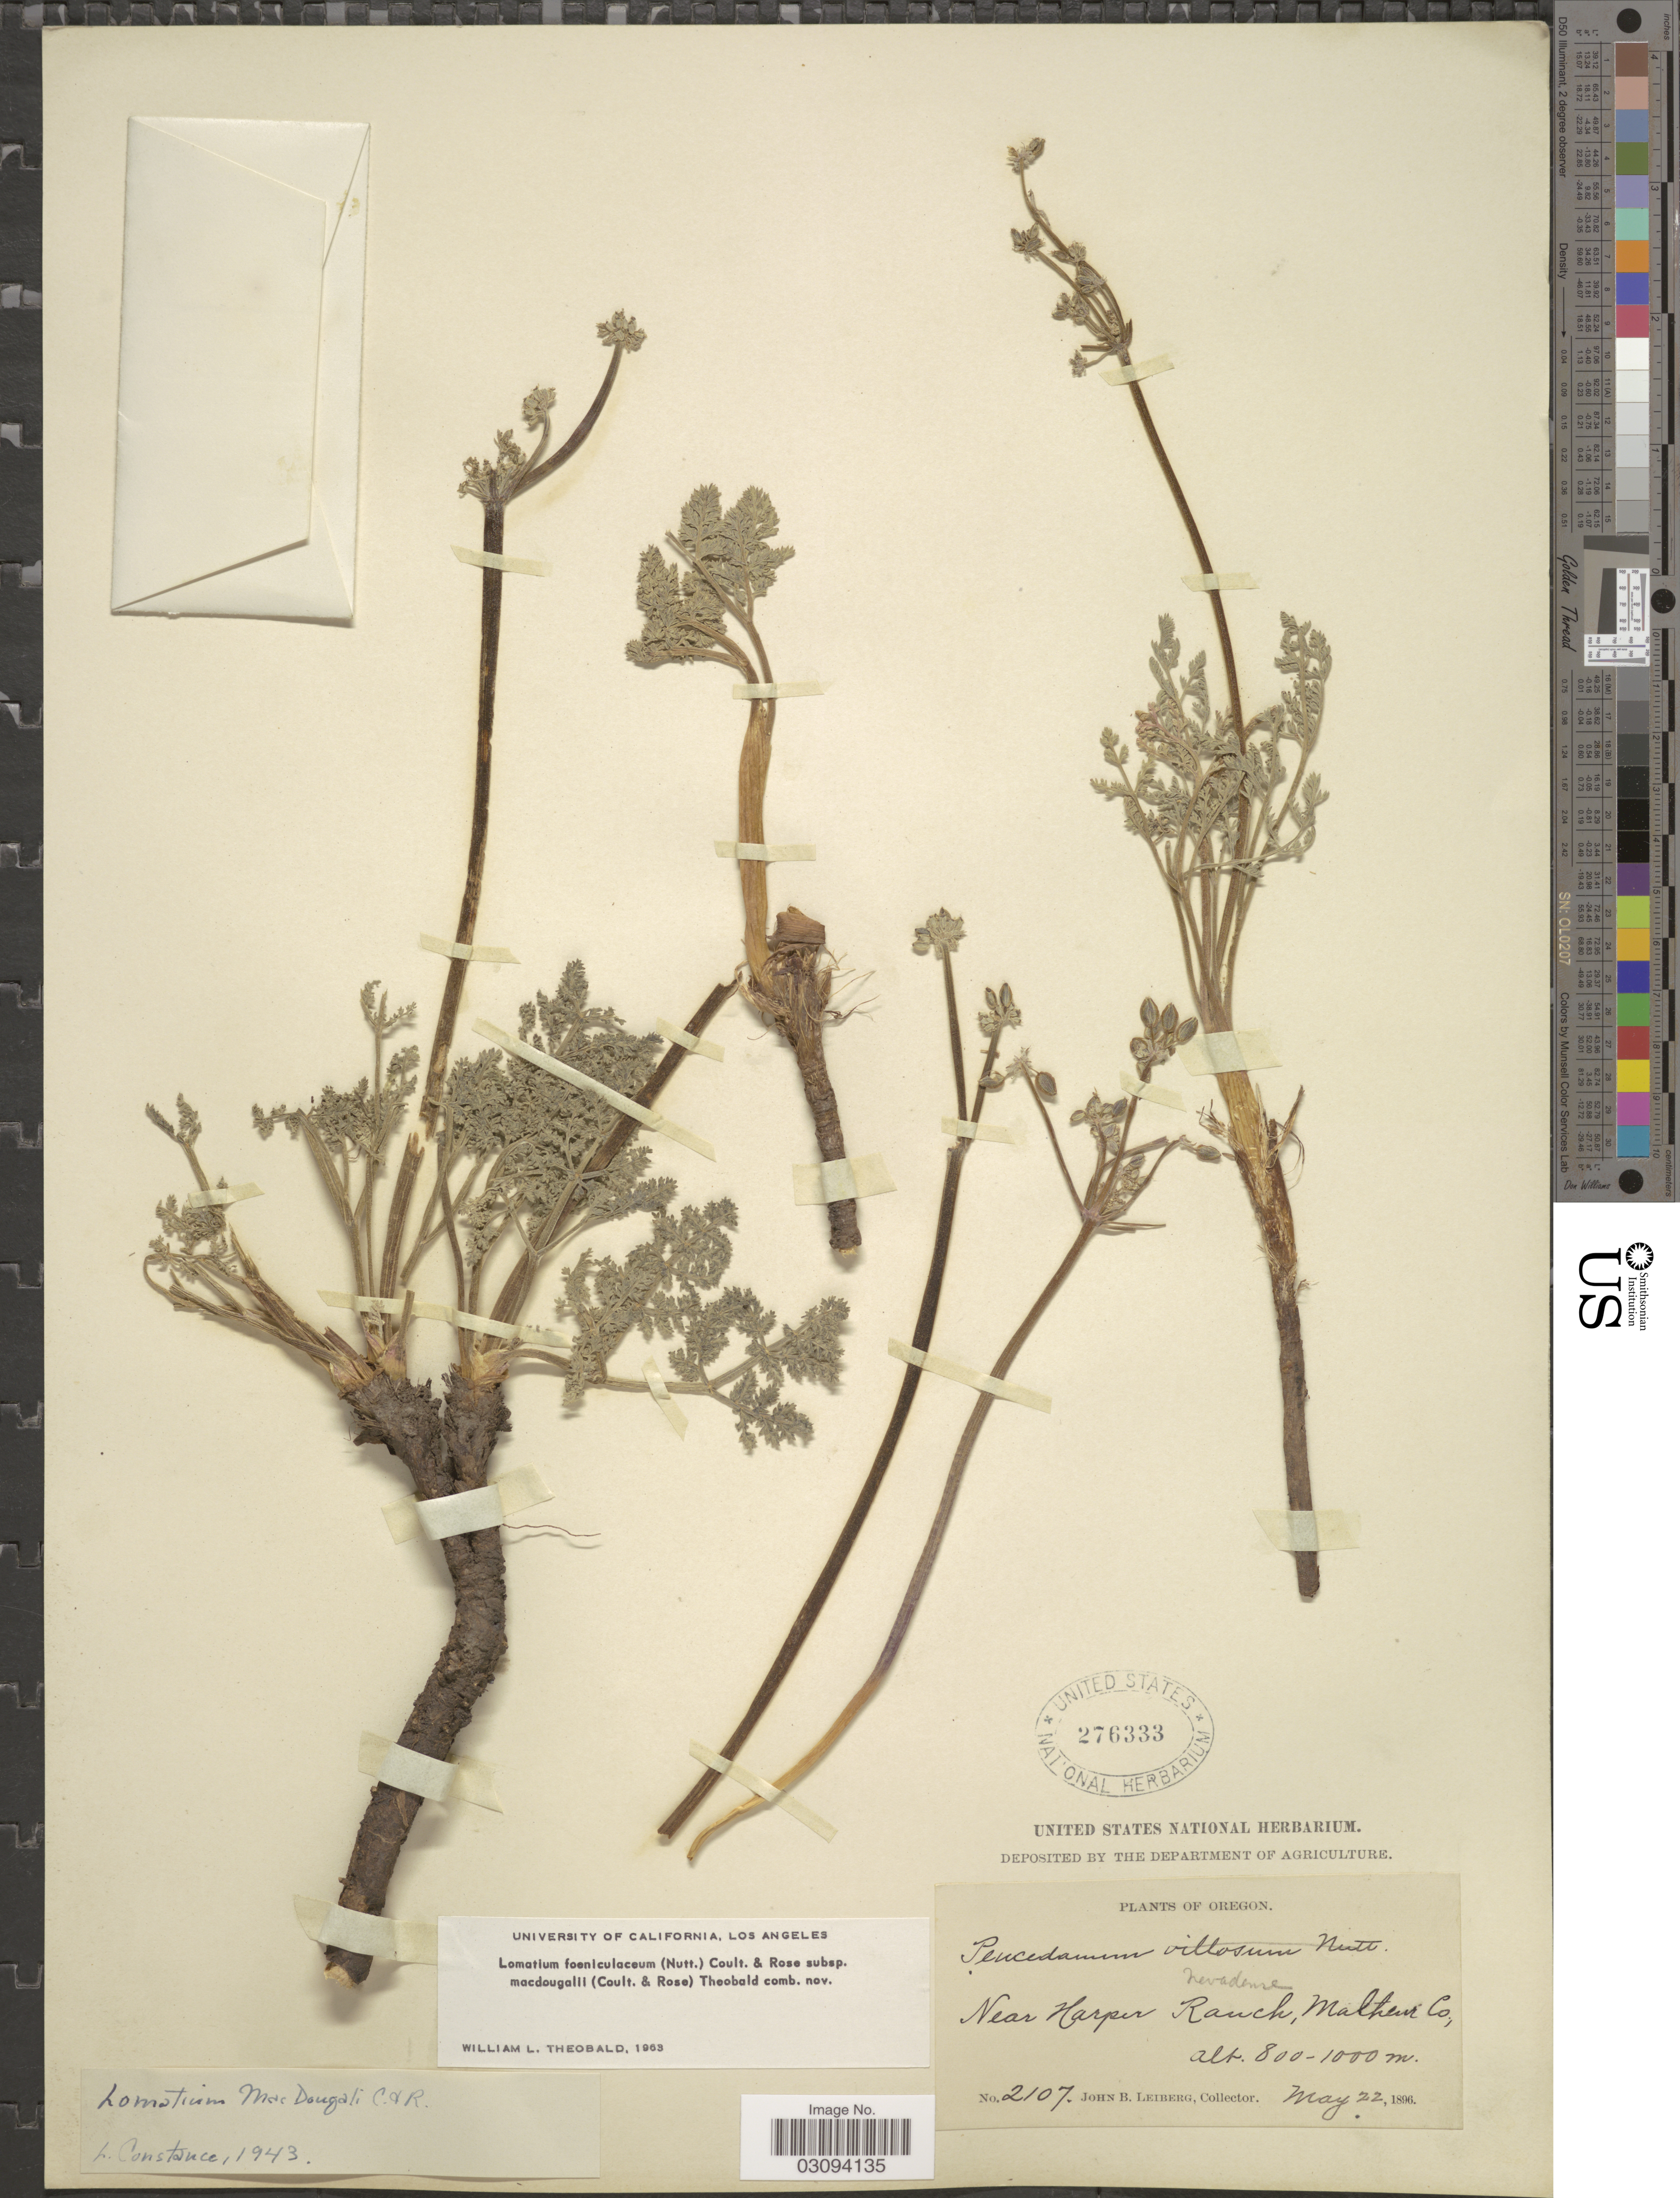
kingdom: Plantae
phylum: Tracheophyta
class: Magnoliopsida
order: Apiales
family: Apiaceae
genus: Lomatium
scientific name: Lomatium foeniculaceum subsp. macdougalii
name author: (J.M. Coult. & Rose) W.L. Theob.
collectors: J. Leiberg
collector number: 2107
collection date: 1896-05-22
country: United States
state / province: Oregon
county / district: Malheur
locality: Near Harper Ranch, Malheur Co.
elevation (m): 800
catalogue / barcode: US 276333